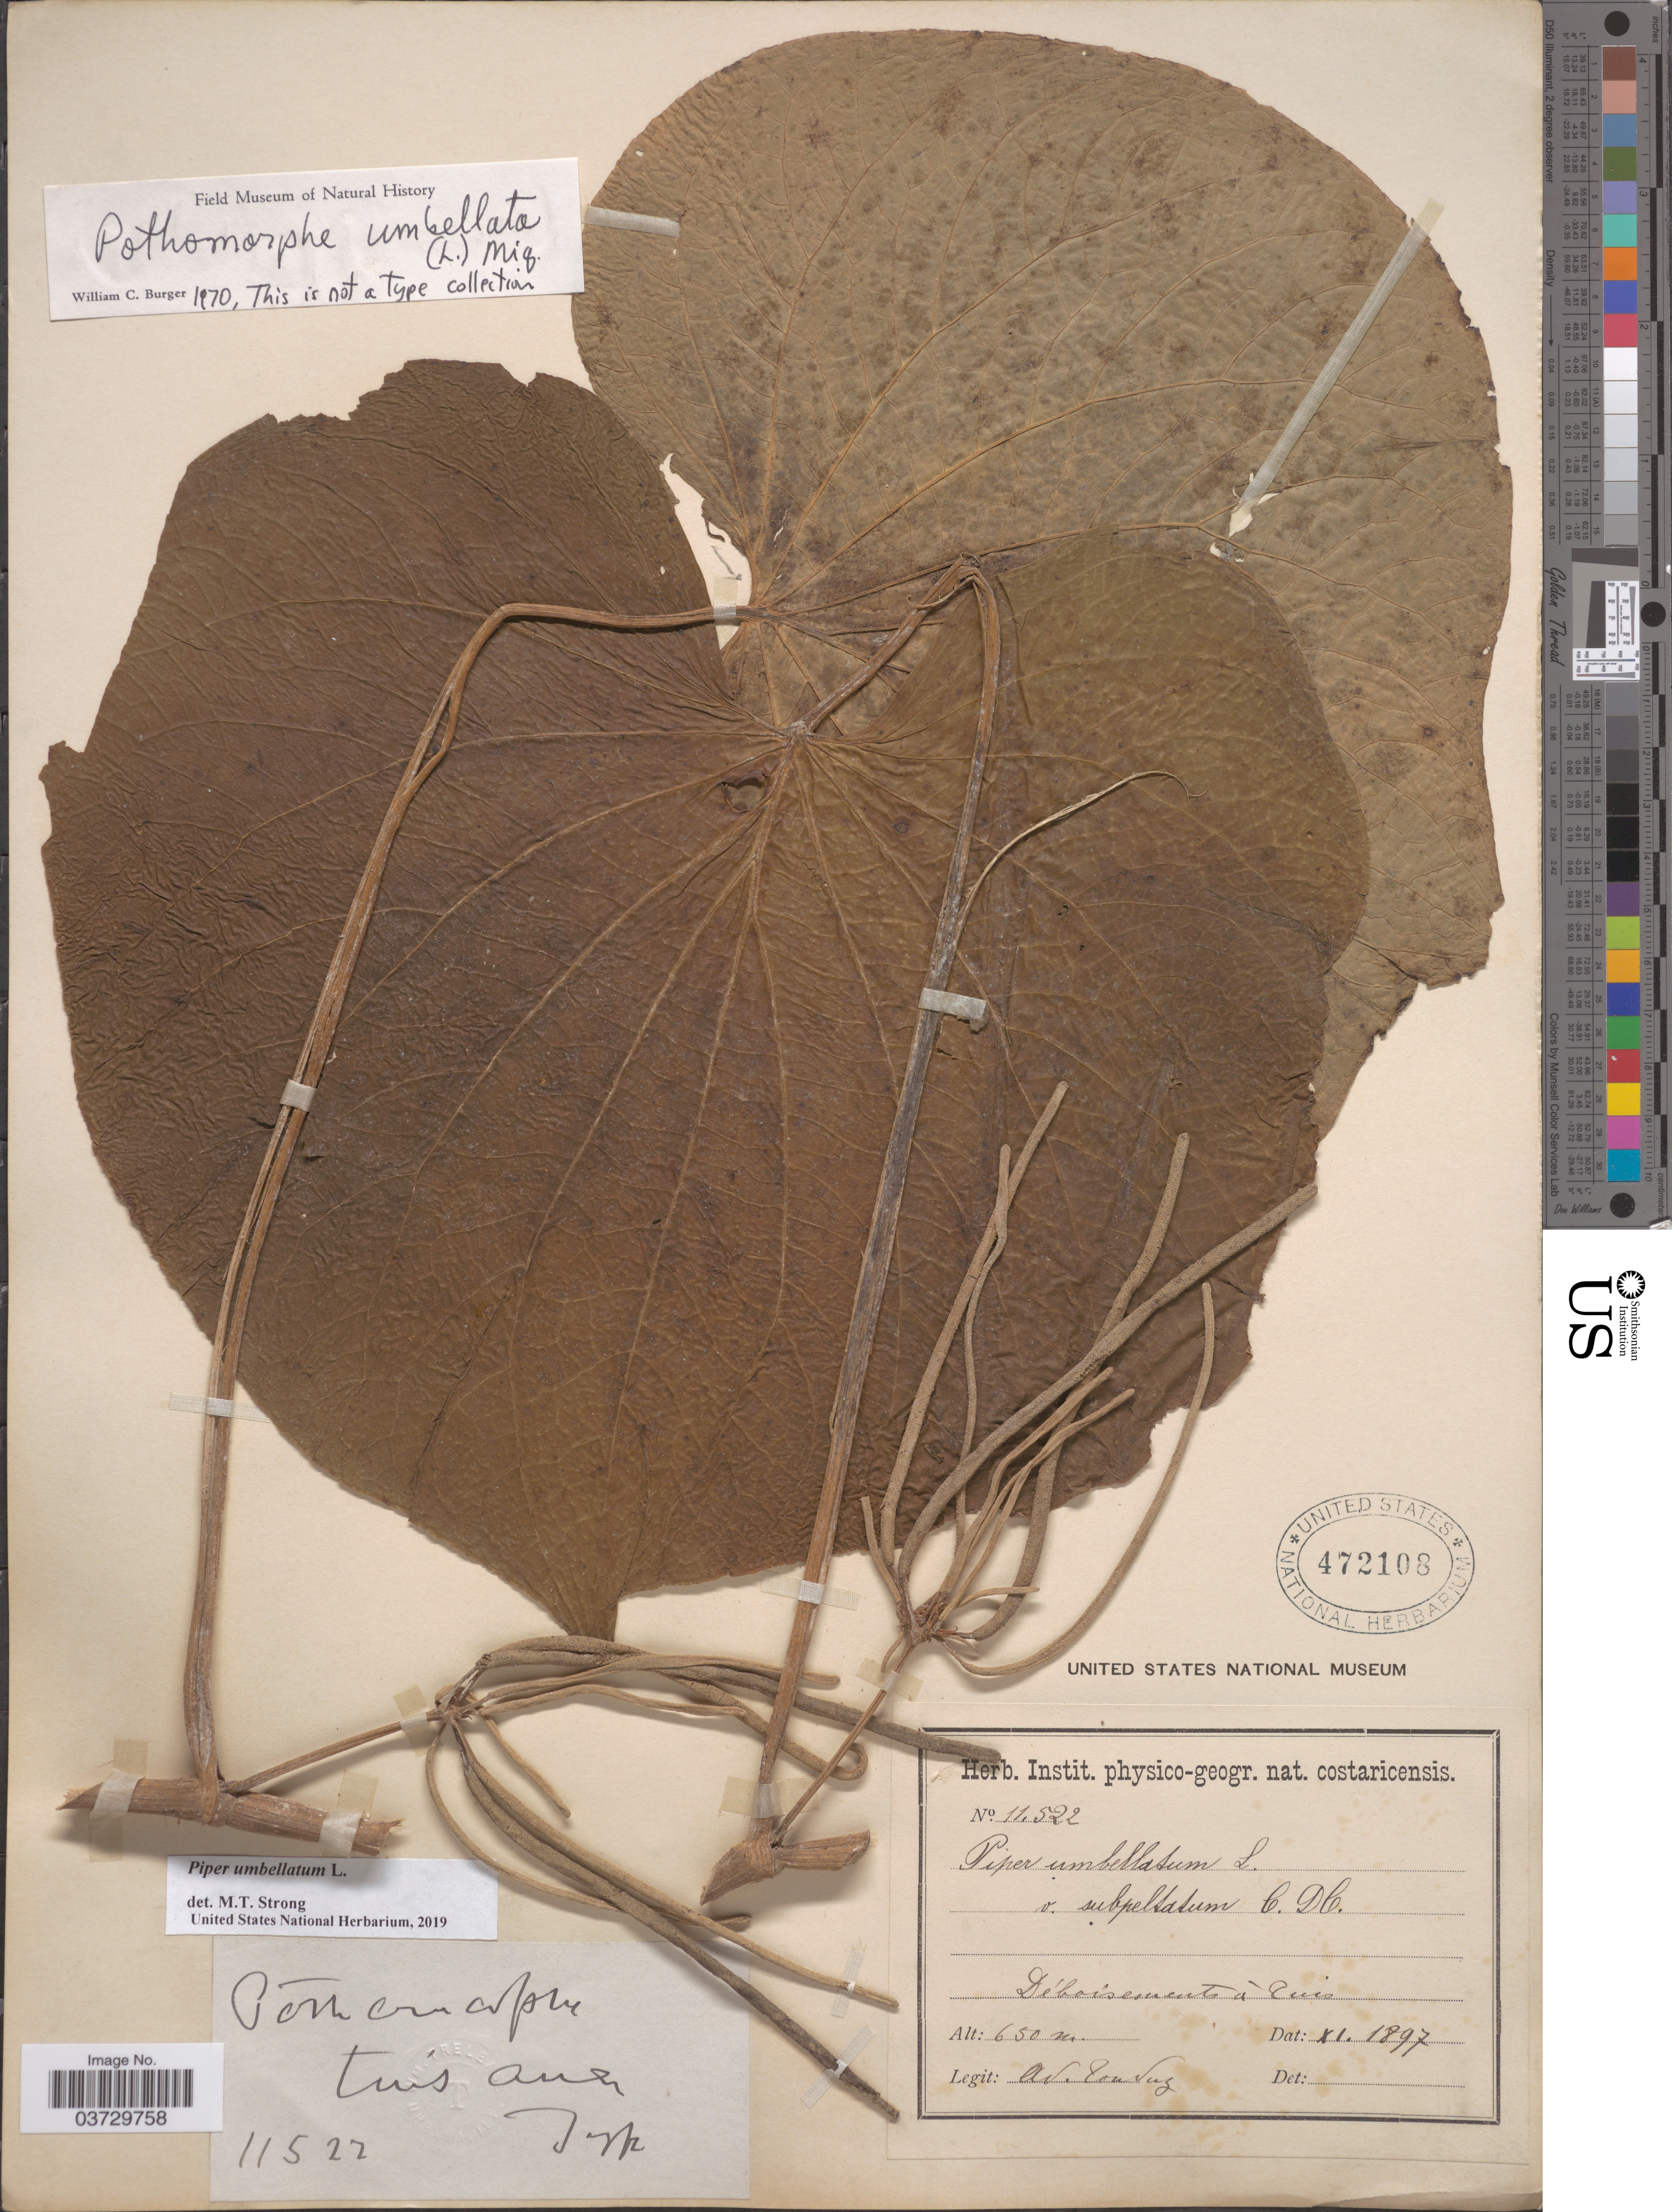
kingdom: Plantae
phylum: Tracheophyta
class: Magnoliopsida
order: Piperales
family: Piperaceae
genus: Piper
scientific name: Piper umbellatum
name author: L.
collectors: A. Tonduz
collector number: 11522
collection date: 1897-11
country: Costa Rica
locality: Déboisements à Tuis.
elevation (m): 650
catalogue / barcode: US 472108